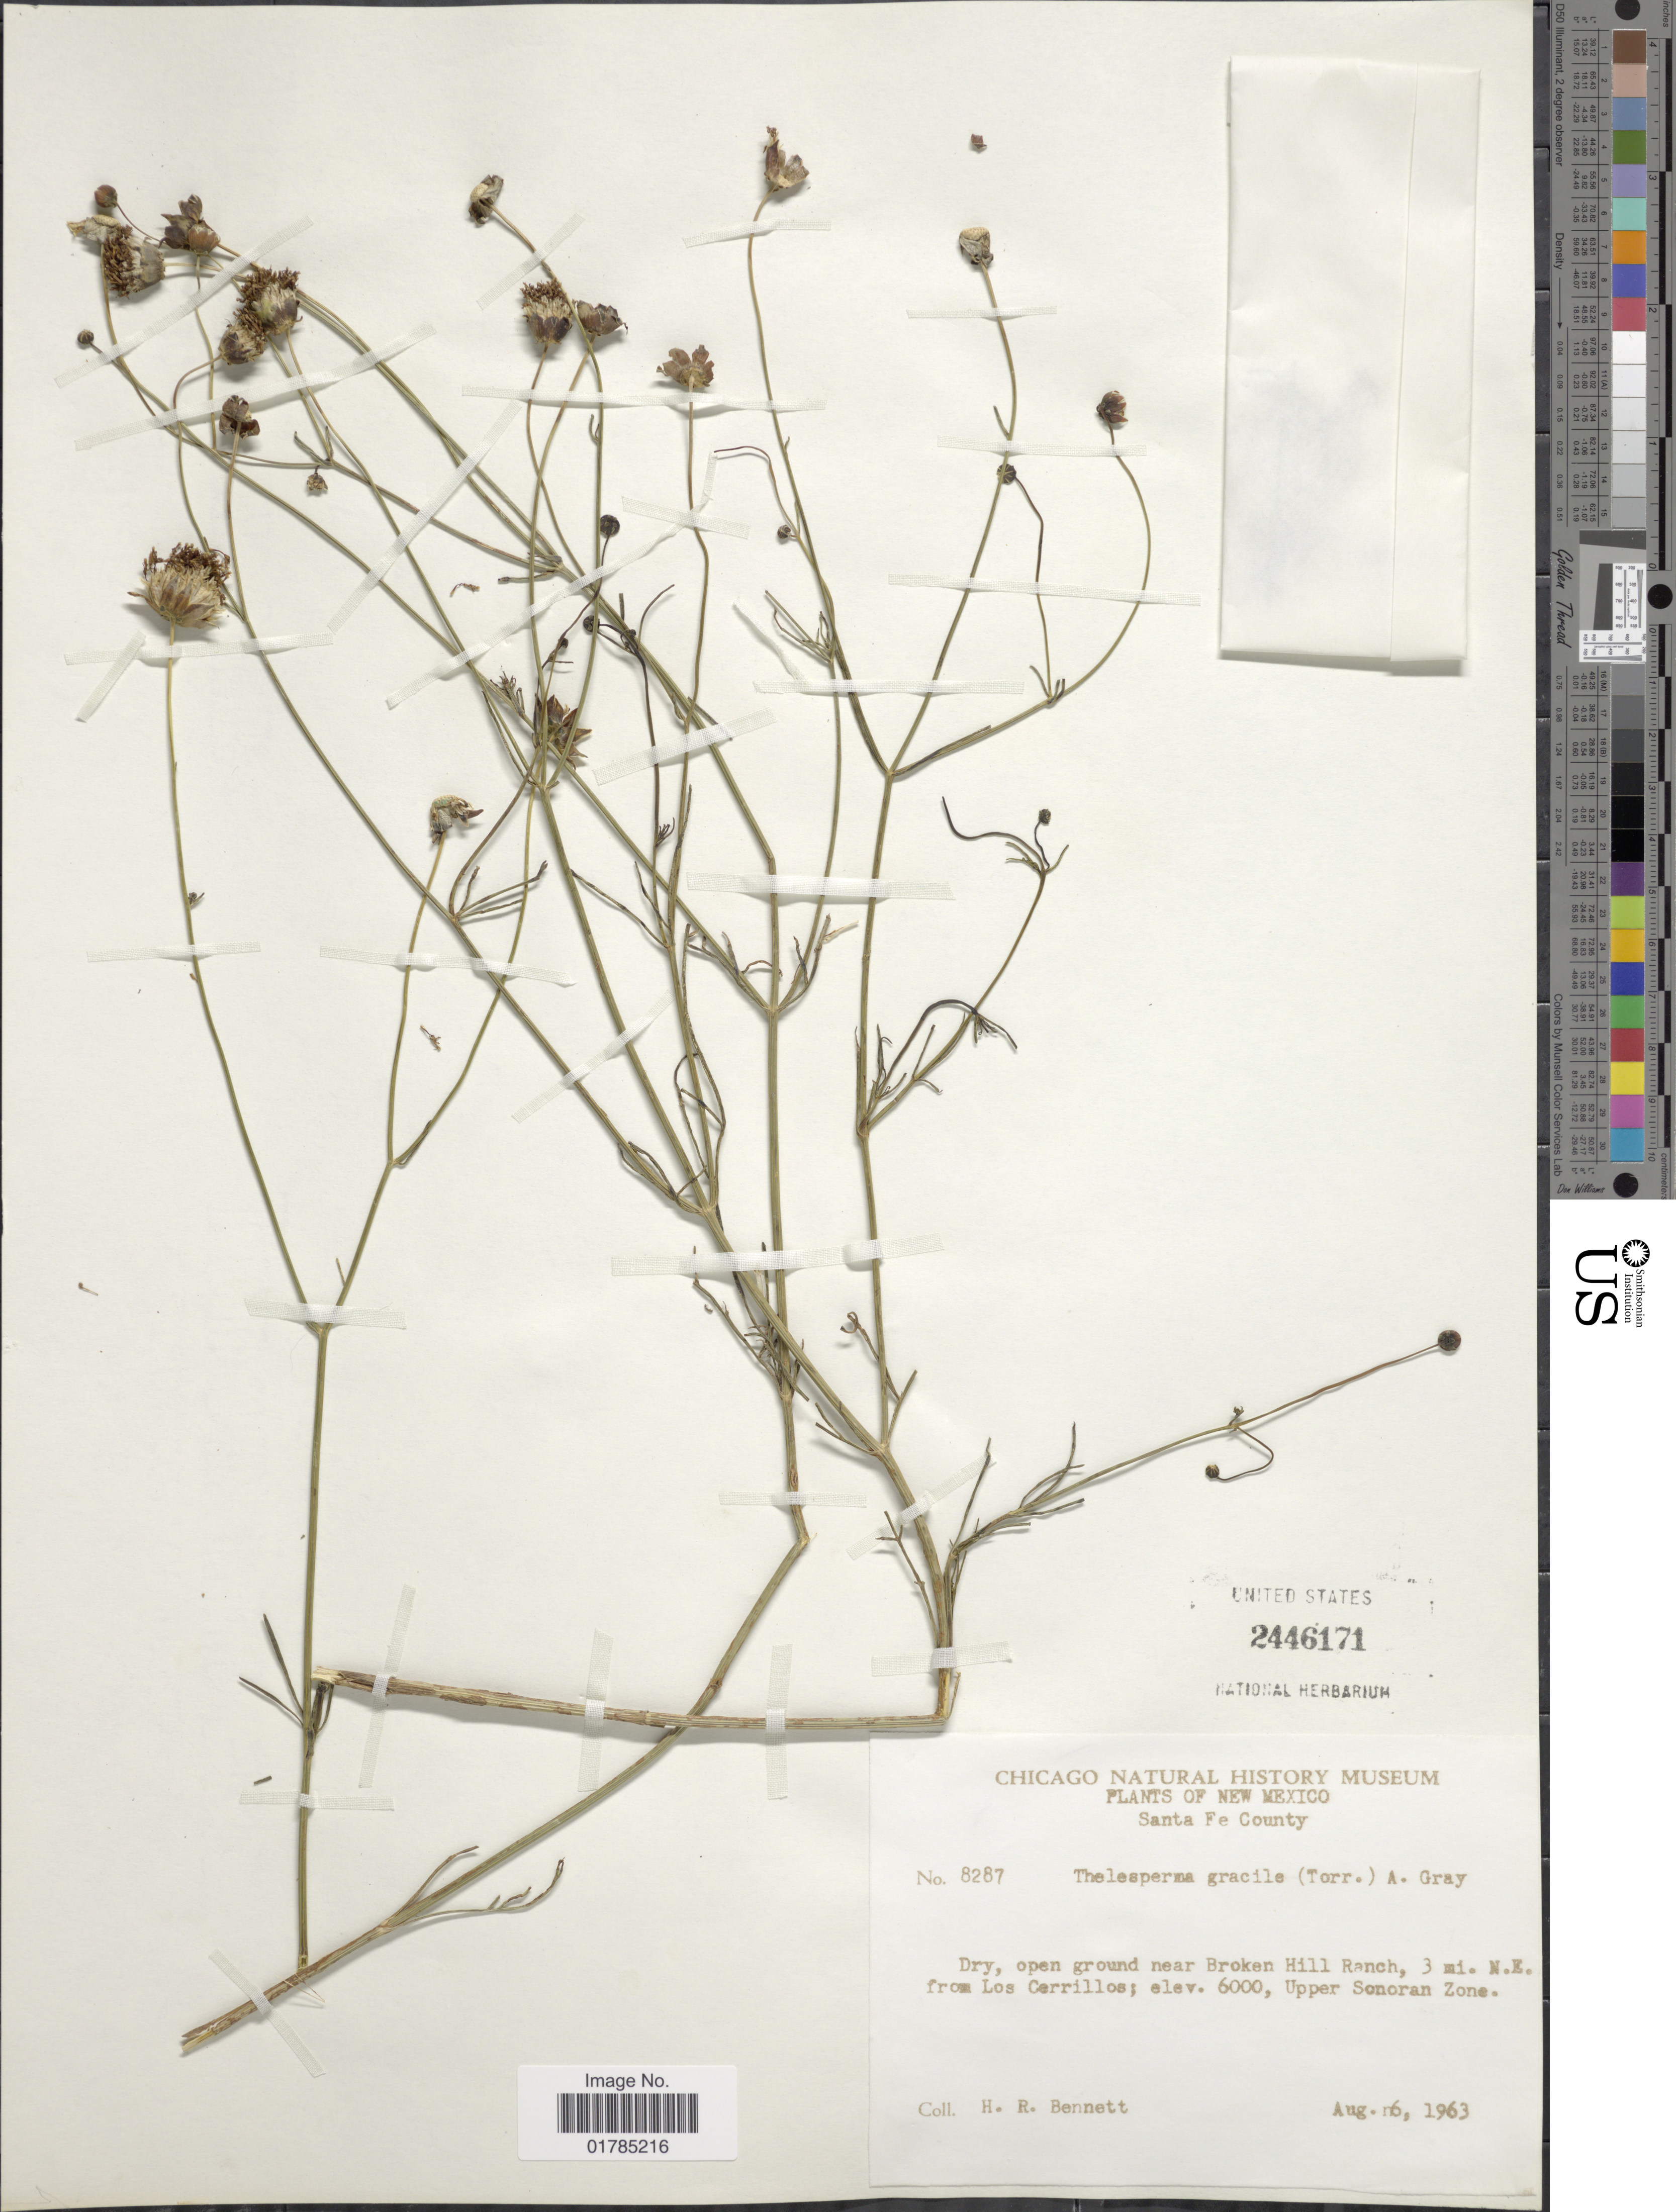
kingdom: Plantae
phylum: Tracheophyta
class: Magnoliopsida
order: Asterales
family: Asteraceae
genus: Thelesperma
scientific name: Thelesperma gracile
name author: (Torr.) A. Gray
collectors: H. R. Bennett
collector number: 8287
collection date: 1963-08-16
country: United States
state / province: New Mexico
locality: Santa Fe County, near Broken Hill Ranch, 3 mi. N. E from Los Cerrillos, Upper Sonoran Zone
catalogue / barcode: US 2446171